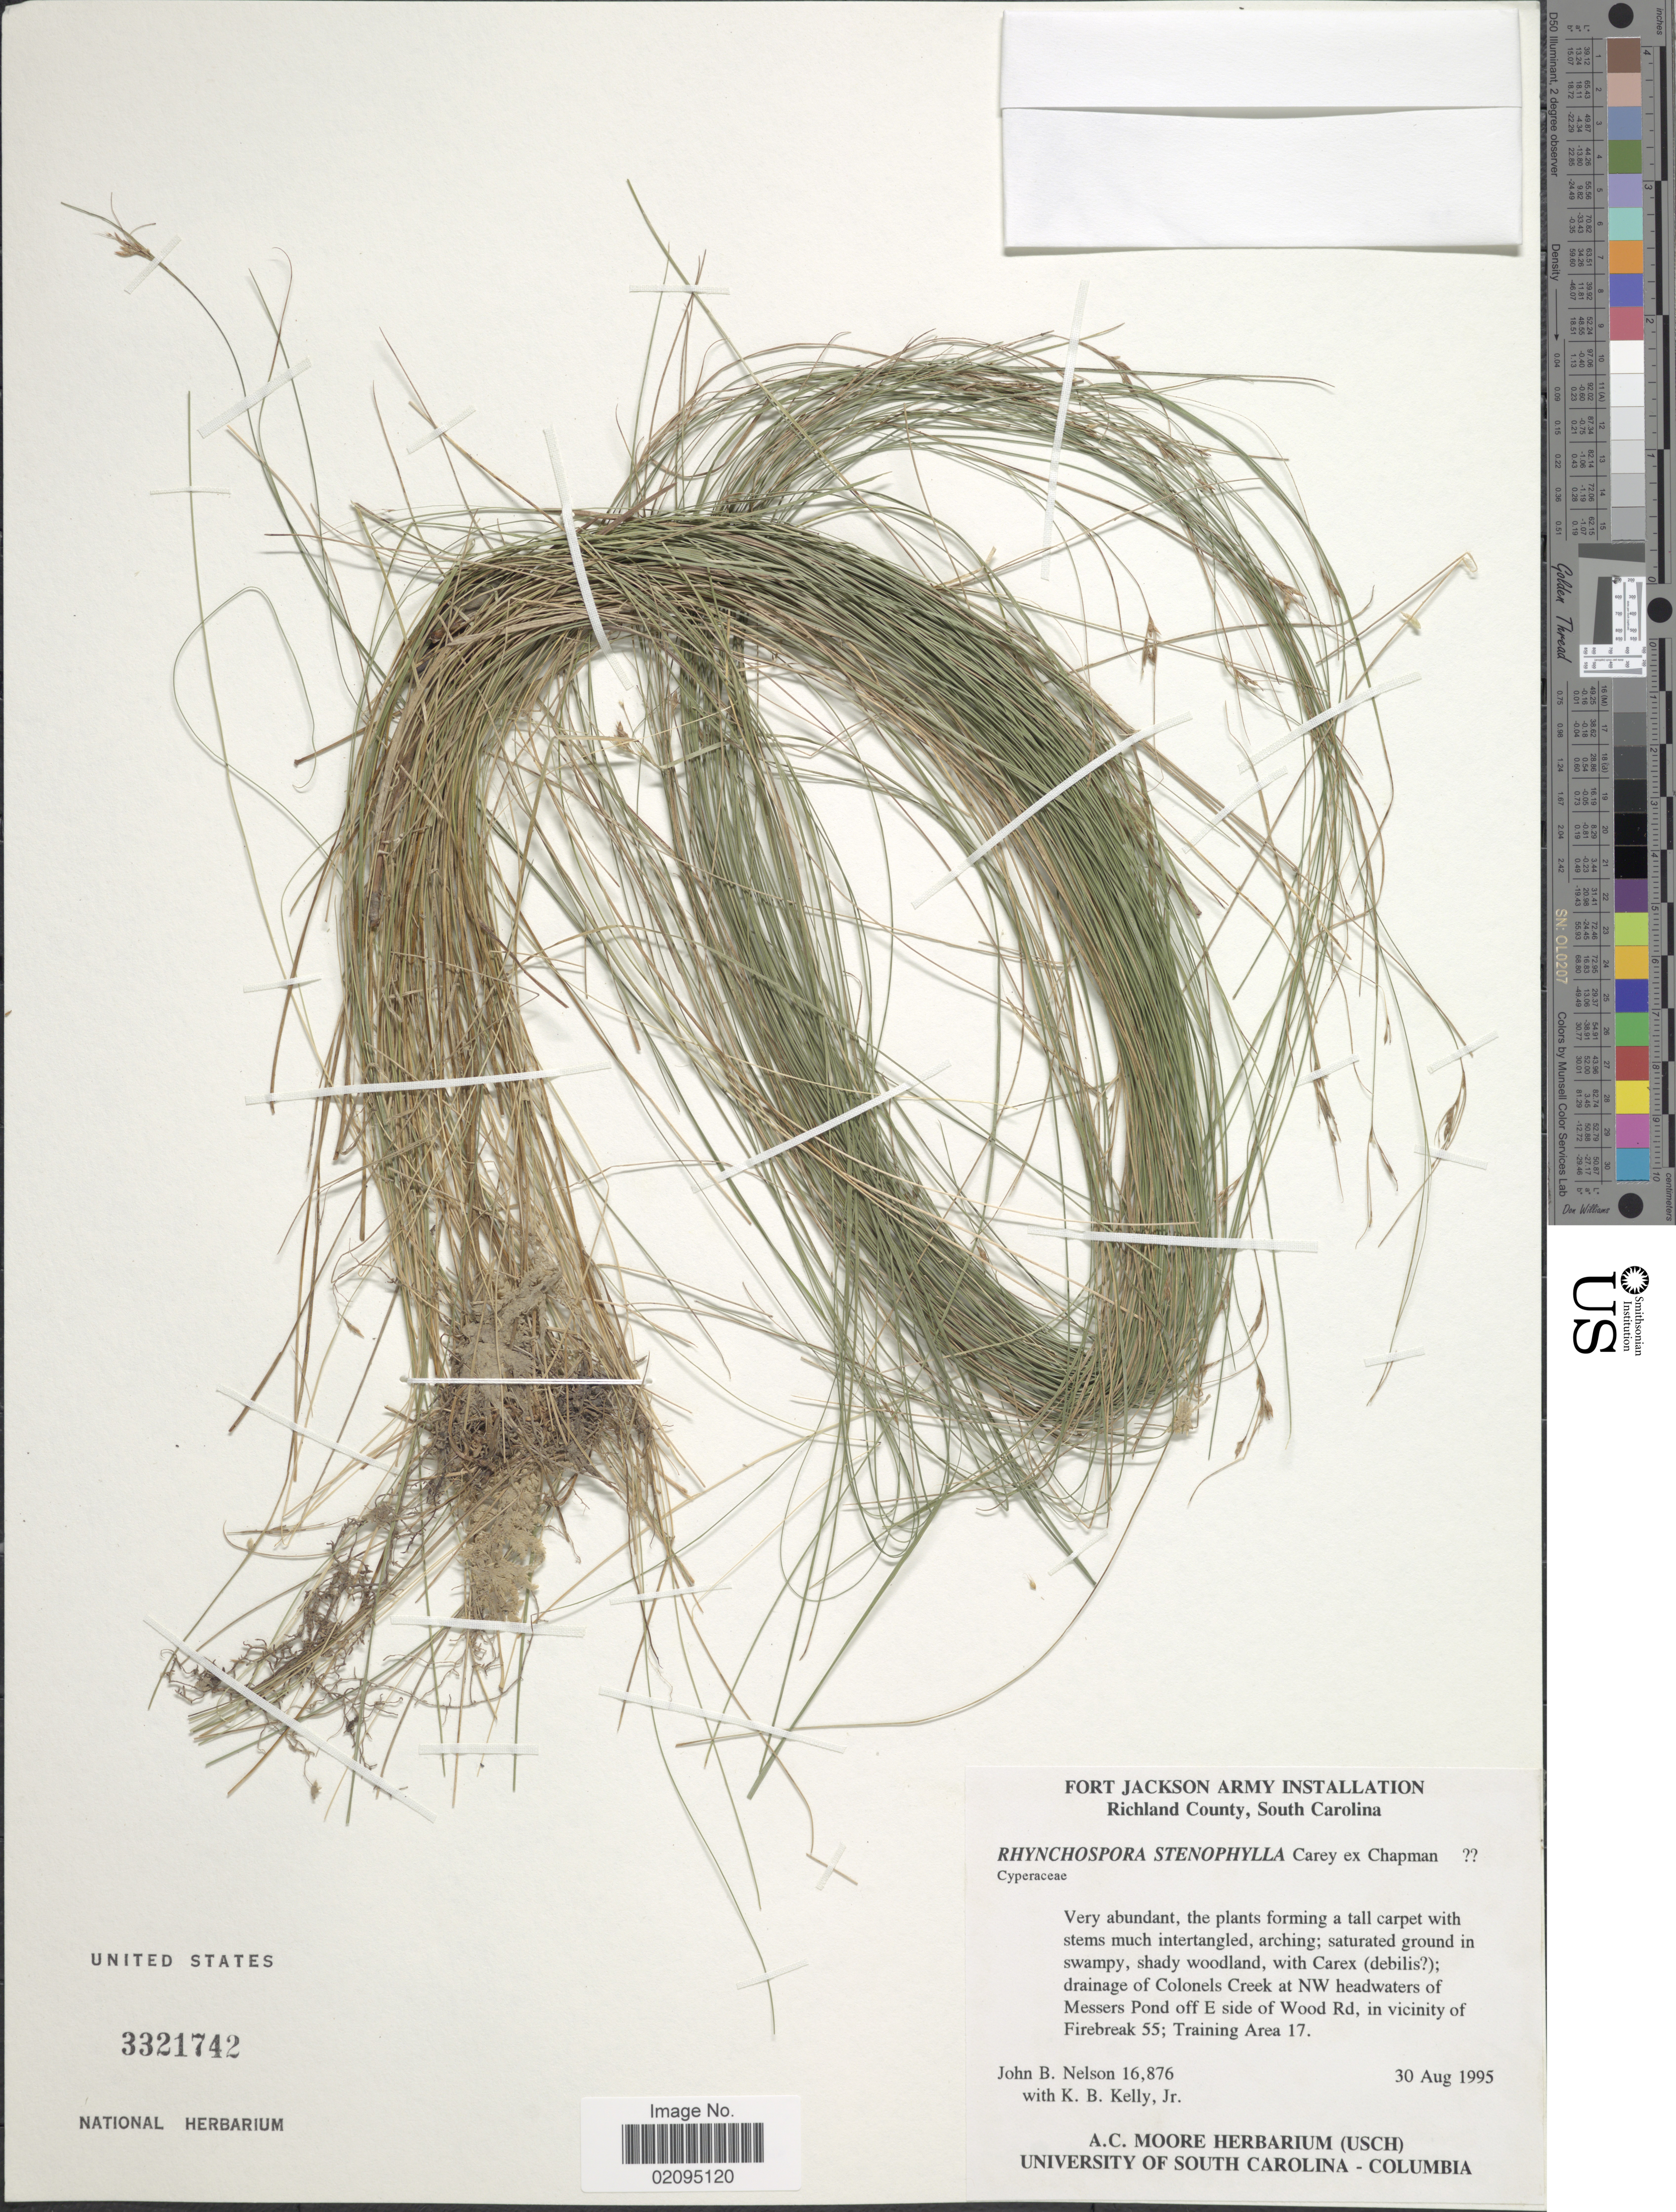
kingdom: Plantae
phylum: Tracheophyta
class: Liliopsida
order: Poales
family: Cyperaceae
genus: Rhynchospora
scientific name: Rhynchospora stenophylla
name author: Chapm.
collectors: J. Nelson & K. Kelly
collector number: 16876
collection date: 1995-08-30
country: United States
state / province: South Carolina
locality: Richland County. Fort Jackson Army [unsure placement] Drainage of Colonels Creek at NW headquarters of Messers Pond off E side of Wood Rd, in vicinity of Firebreak 55; Training Area 17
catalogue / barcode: US 3321742